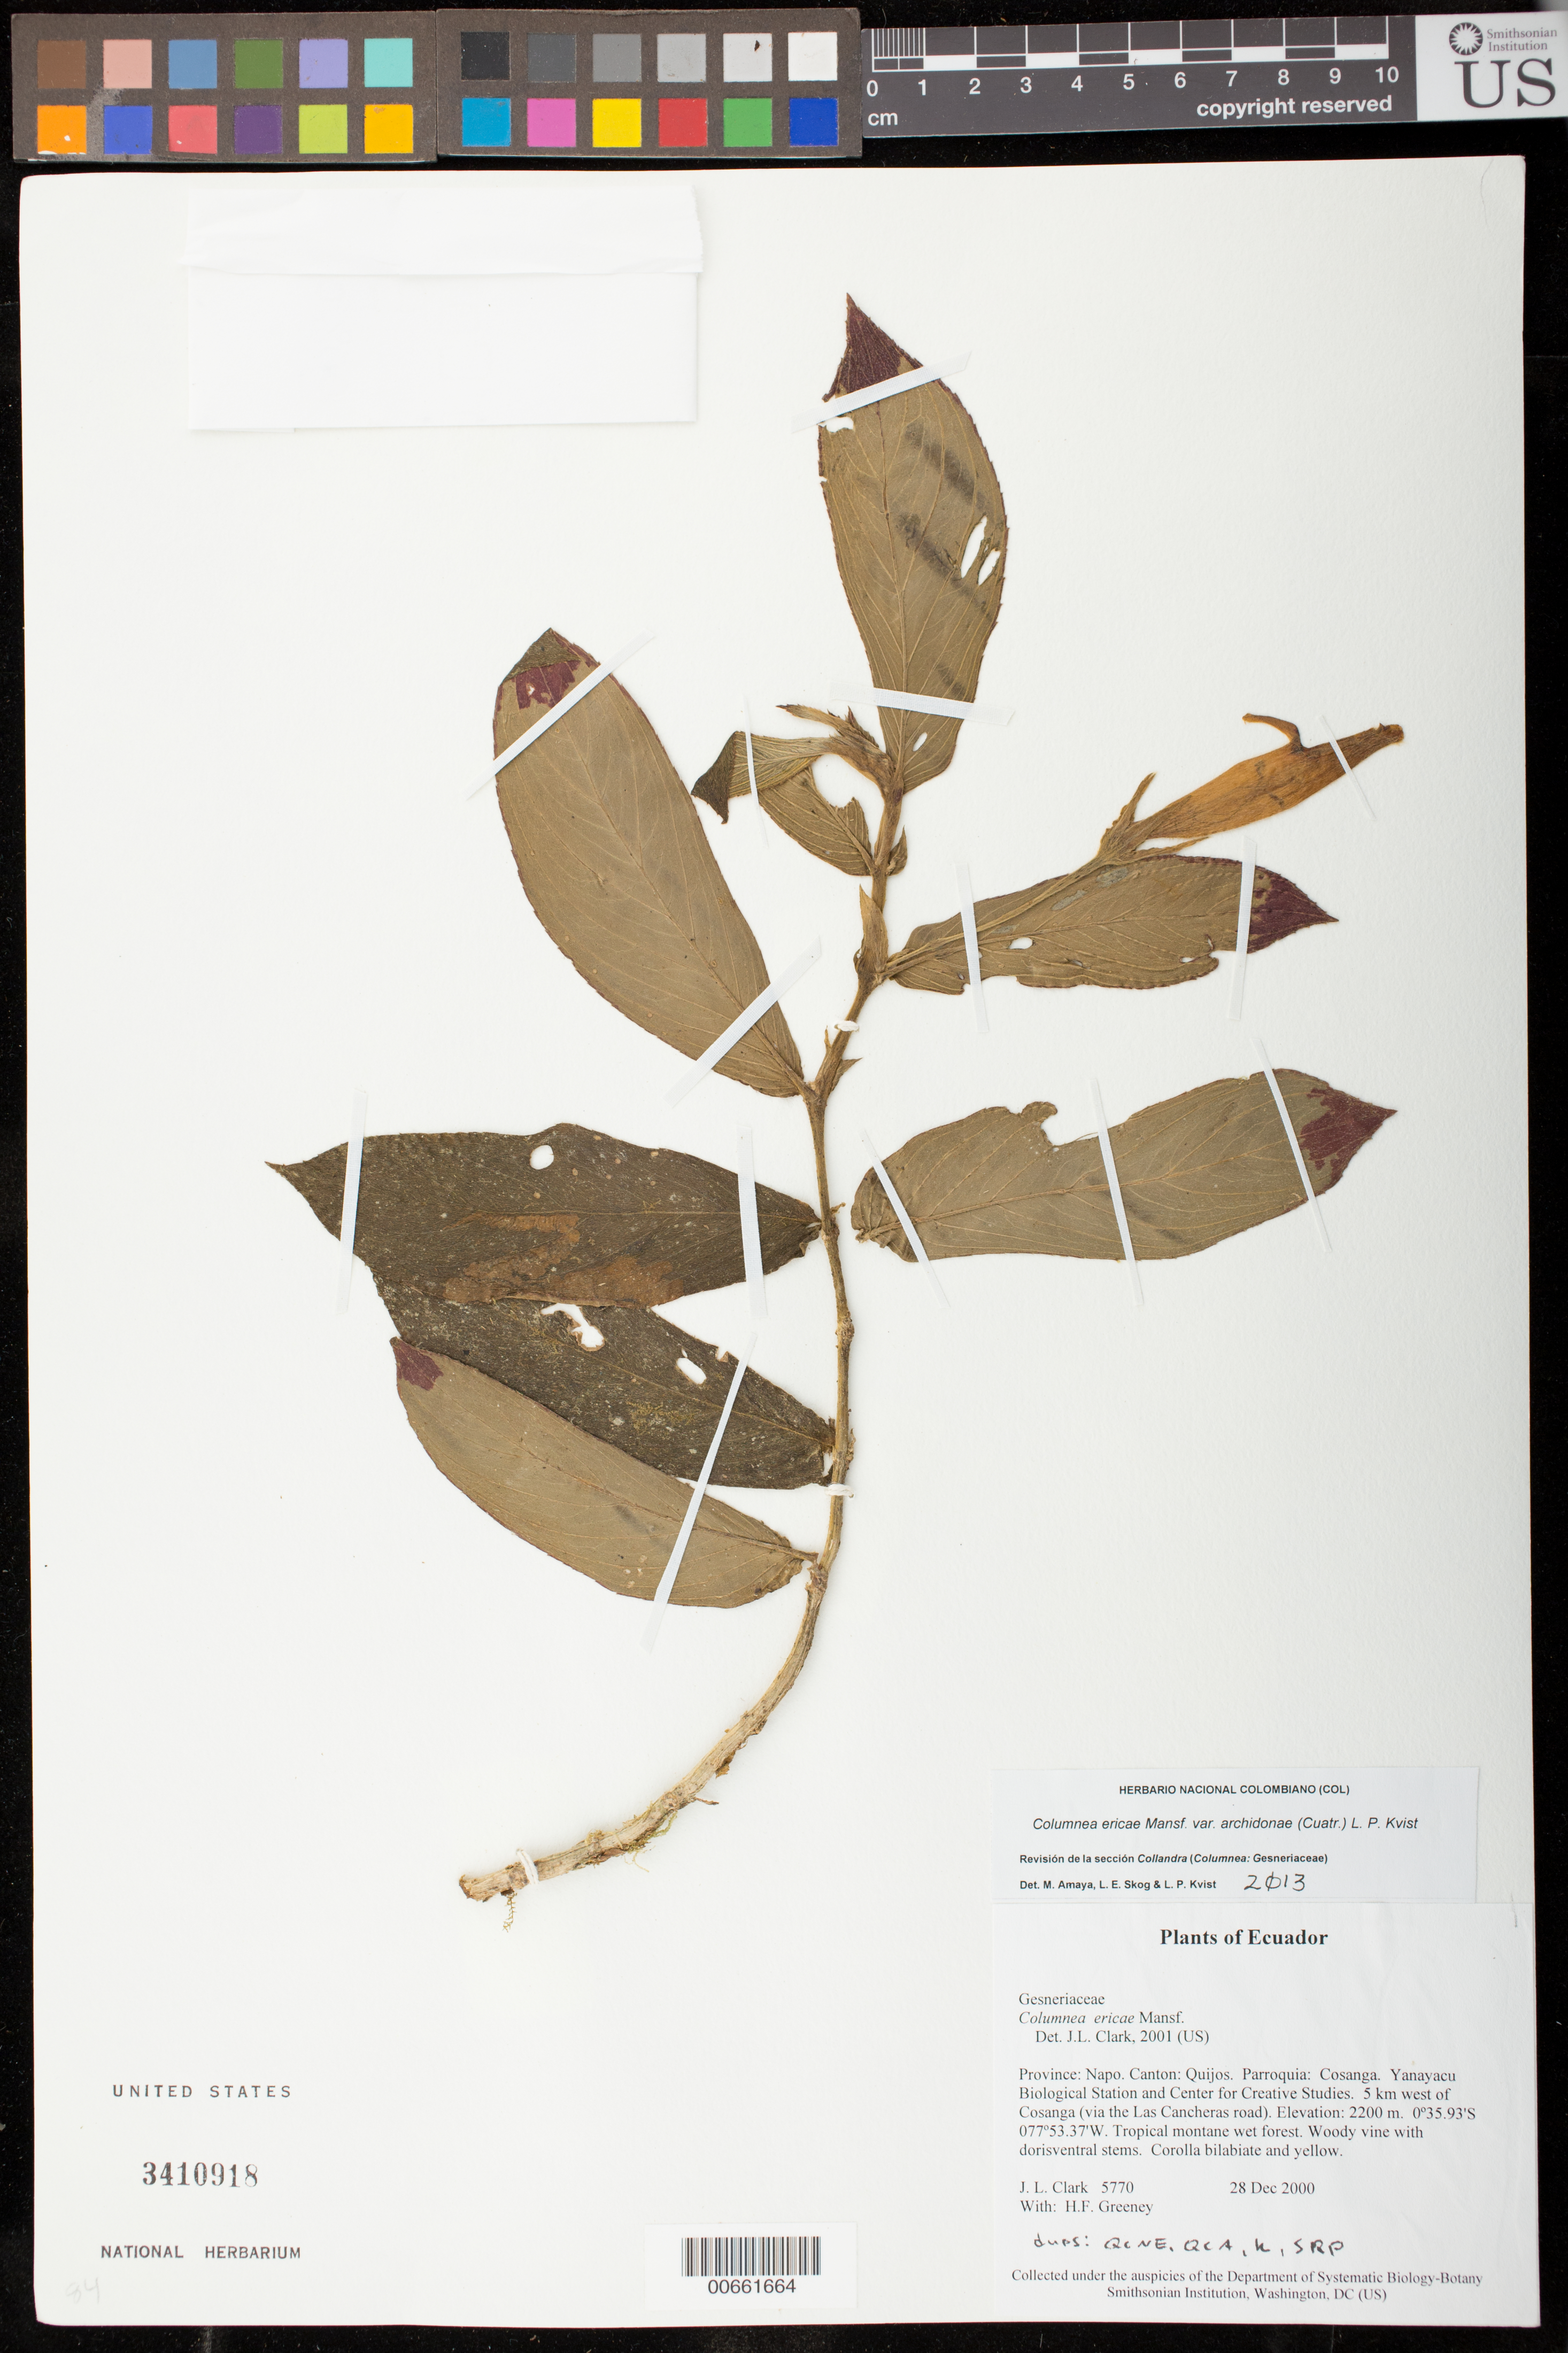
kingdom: Plantae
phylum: Tracheophyta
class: Magnoliopsida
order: Lamiales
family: Gesneriaceae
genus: Columnea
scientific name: Columnea ericae var. archidonae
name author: (Cuatrec.) L.P. Kvist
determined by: Amaya-Márquez, M.; Skog, Laurence E.; Kvist, L. P.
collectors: J. L. Clark & H. Greeney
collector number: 5770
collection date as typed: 28 Dec 2000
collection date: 2000-12-28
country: Ecuador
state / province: Napo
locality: Cantón: Quijos. Parroquia: Cosanga. Yanayacu Biological Station and Center for Creative Studies. 5 km west of Cosanga (via the Las Cancheras road).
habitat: Tropical montane wet forest.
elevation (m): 2200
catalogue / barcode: US 3410918